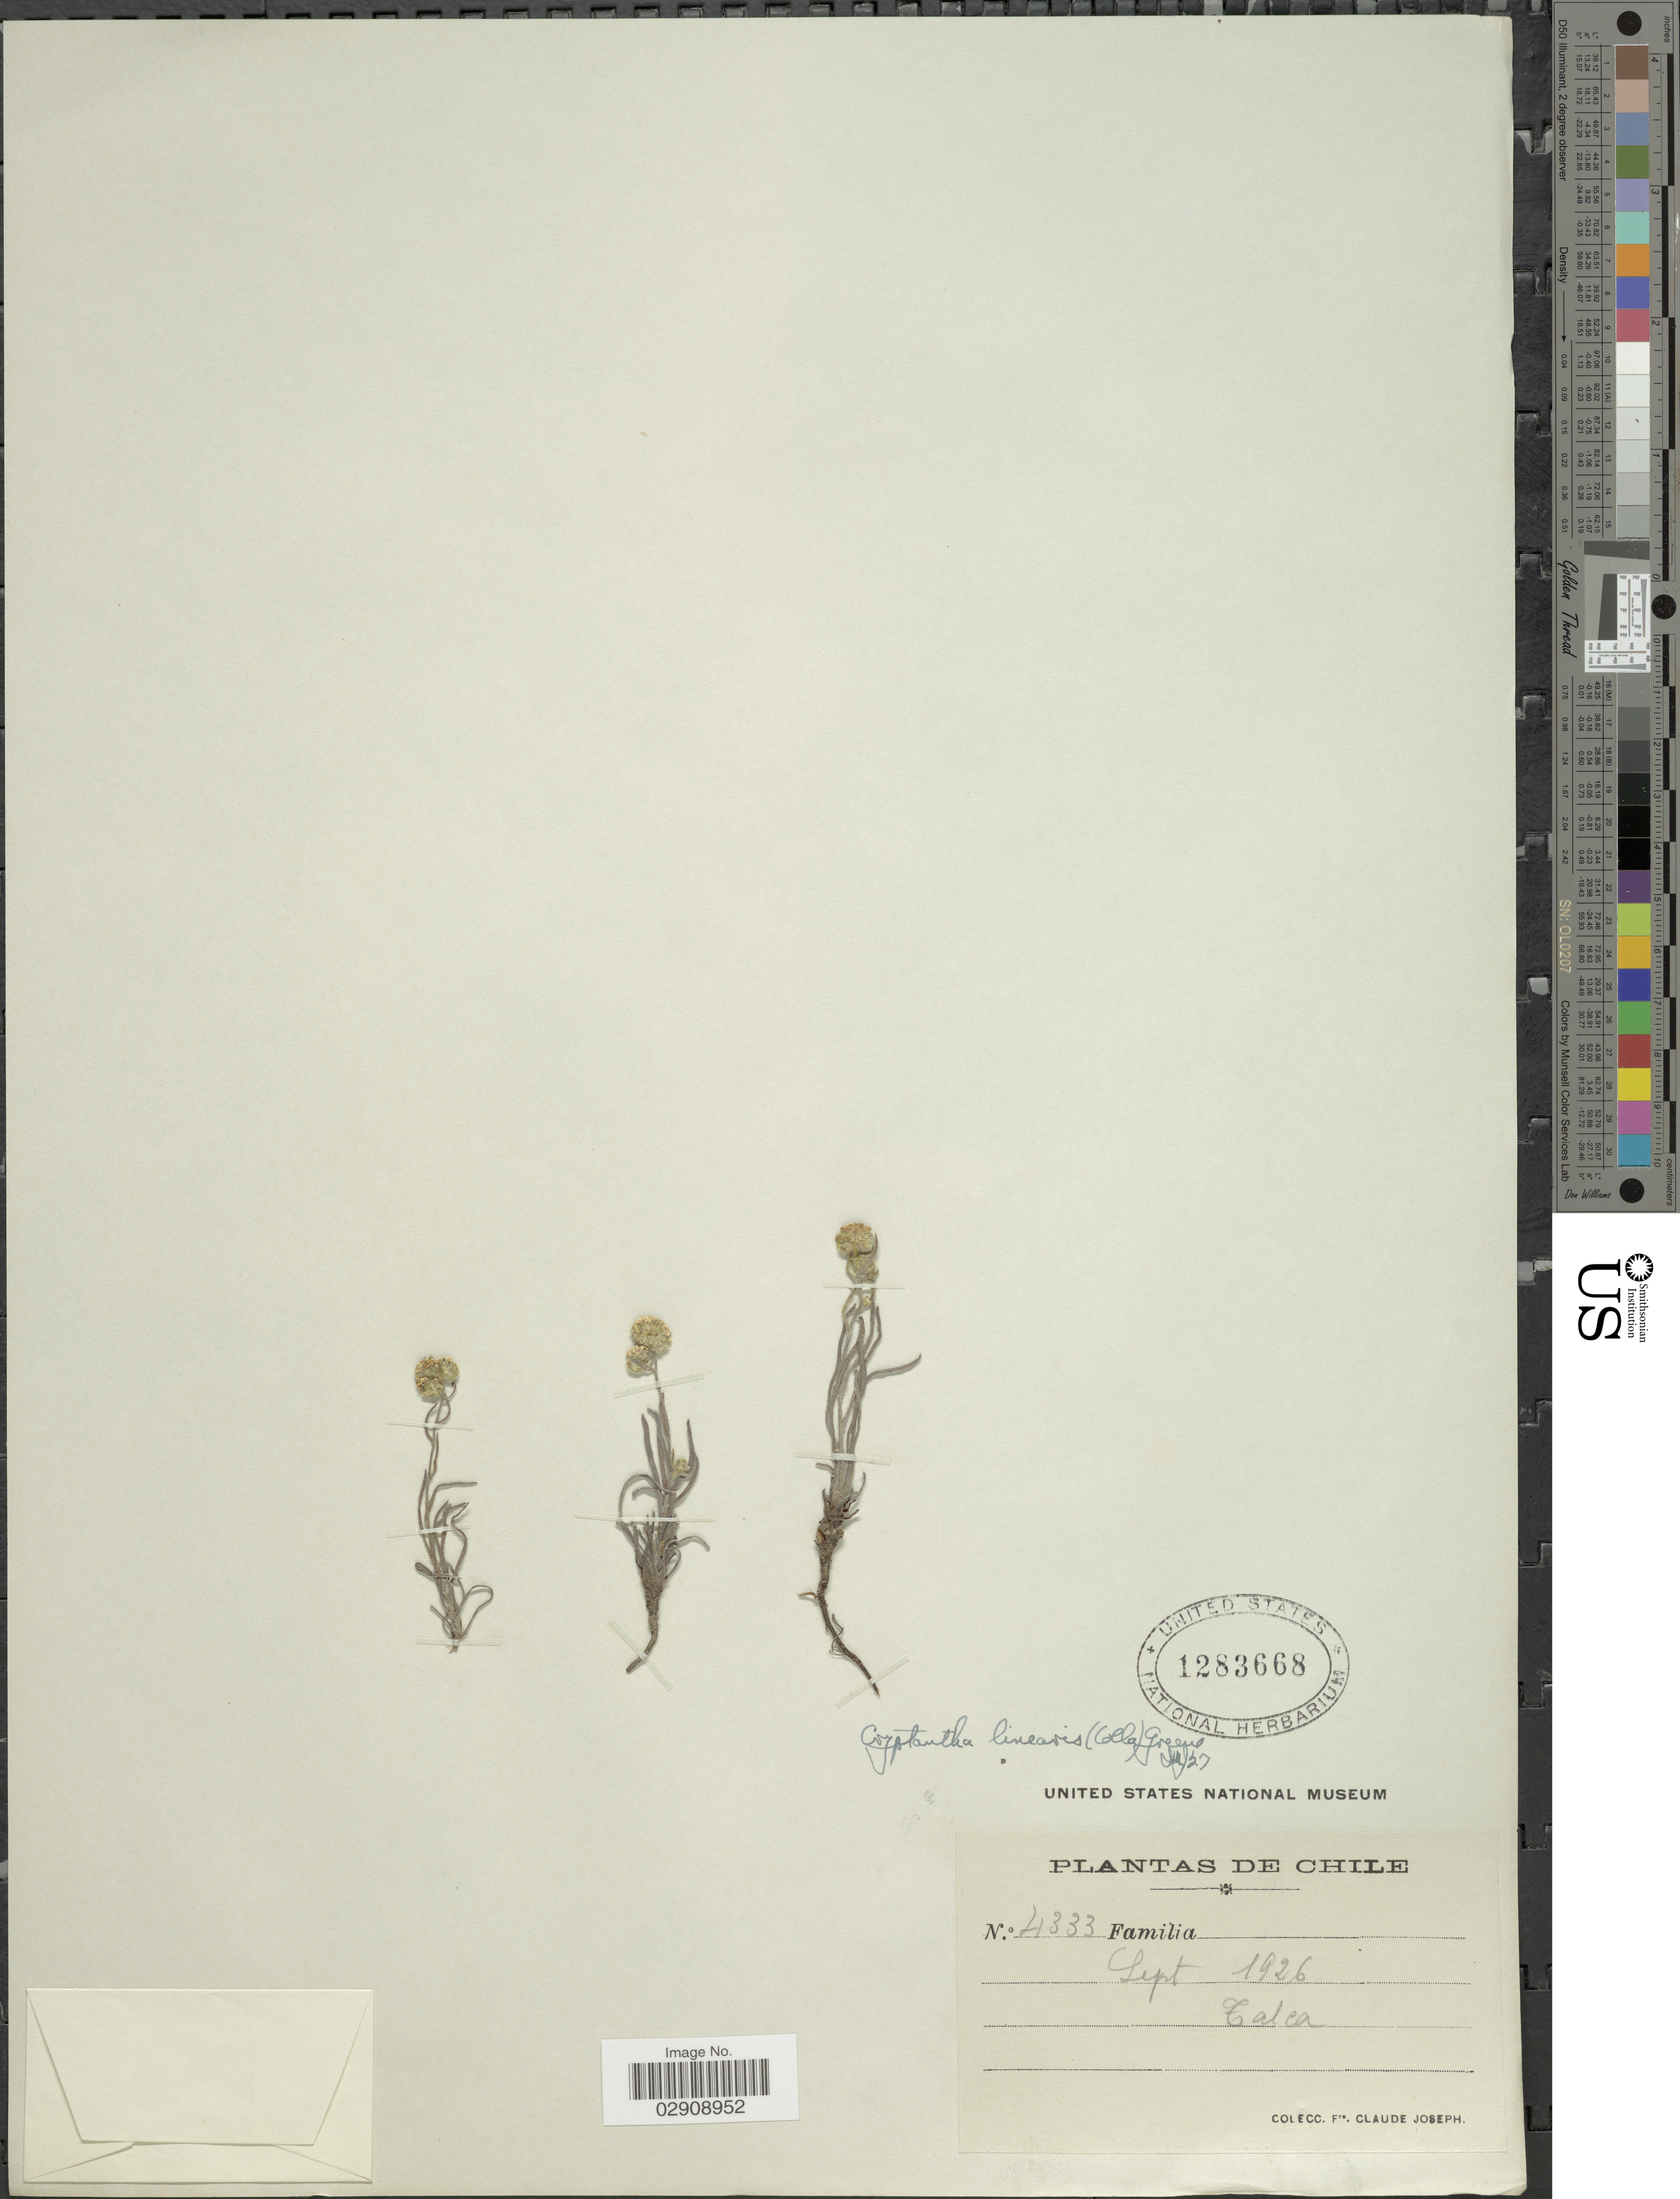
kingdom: Plantae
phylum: Tracheophyta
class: Magnoliopsida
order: Boraginales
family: Boraginaceae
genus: Cryptantha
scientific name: Cryptantha linearis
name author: (Colla) S.W. Greene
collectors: Bro. Claude-Joseph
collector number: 4333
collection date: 1926-09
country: Chile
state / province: Maule (VII)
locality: Talca. Chile.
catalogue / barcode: US 1283668